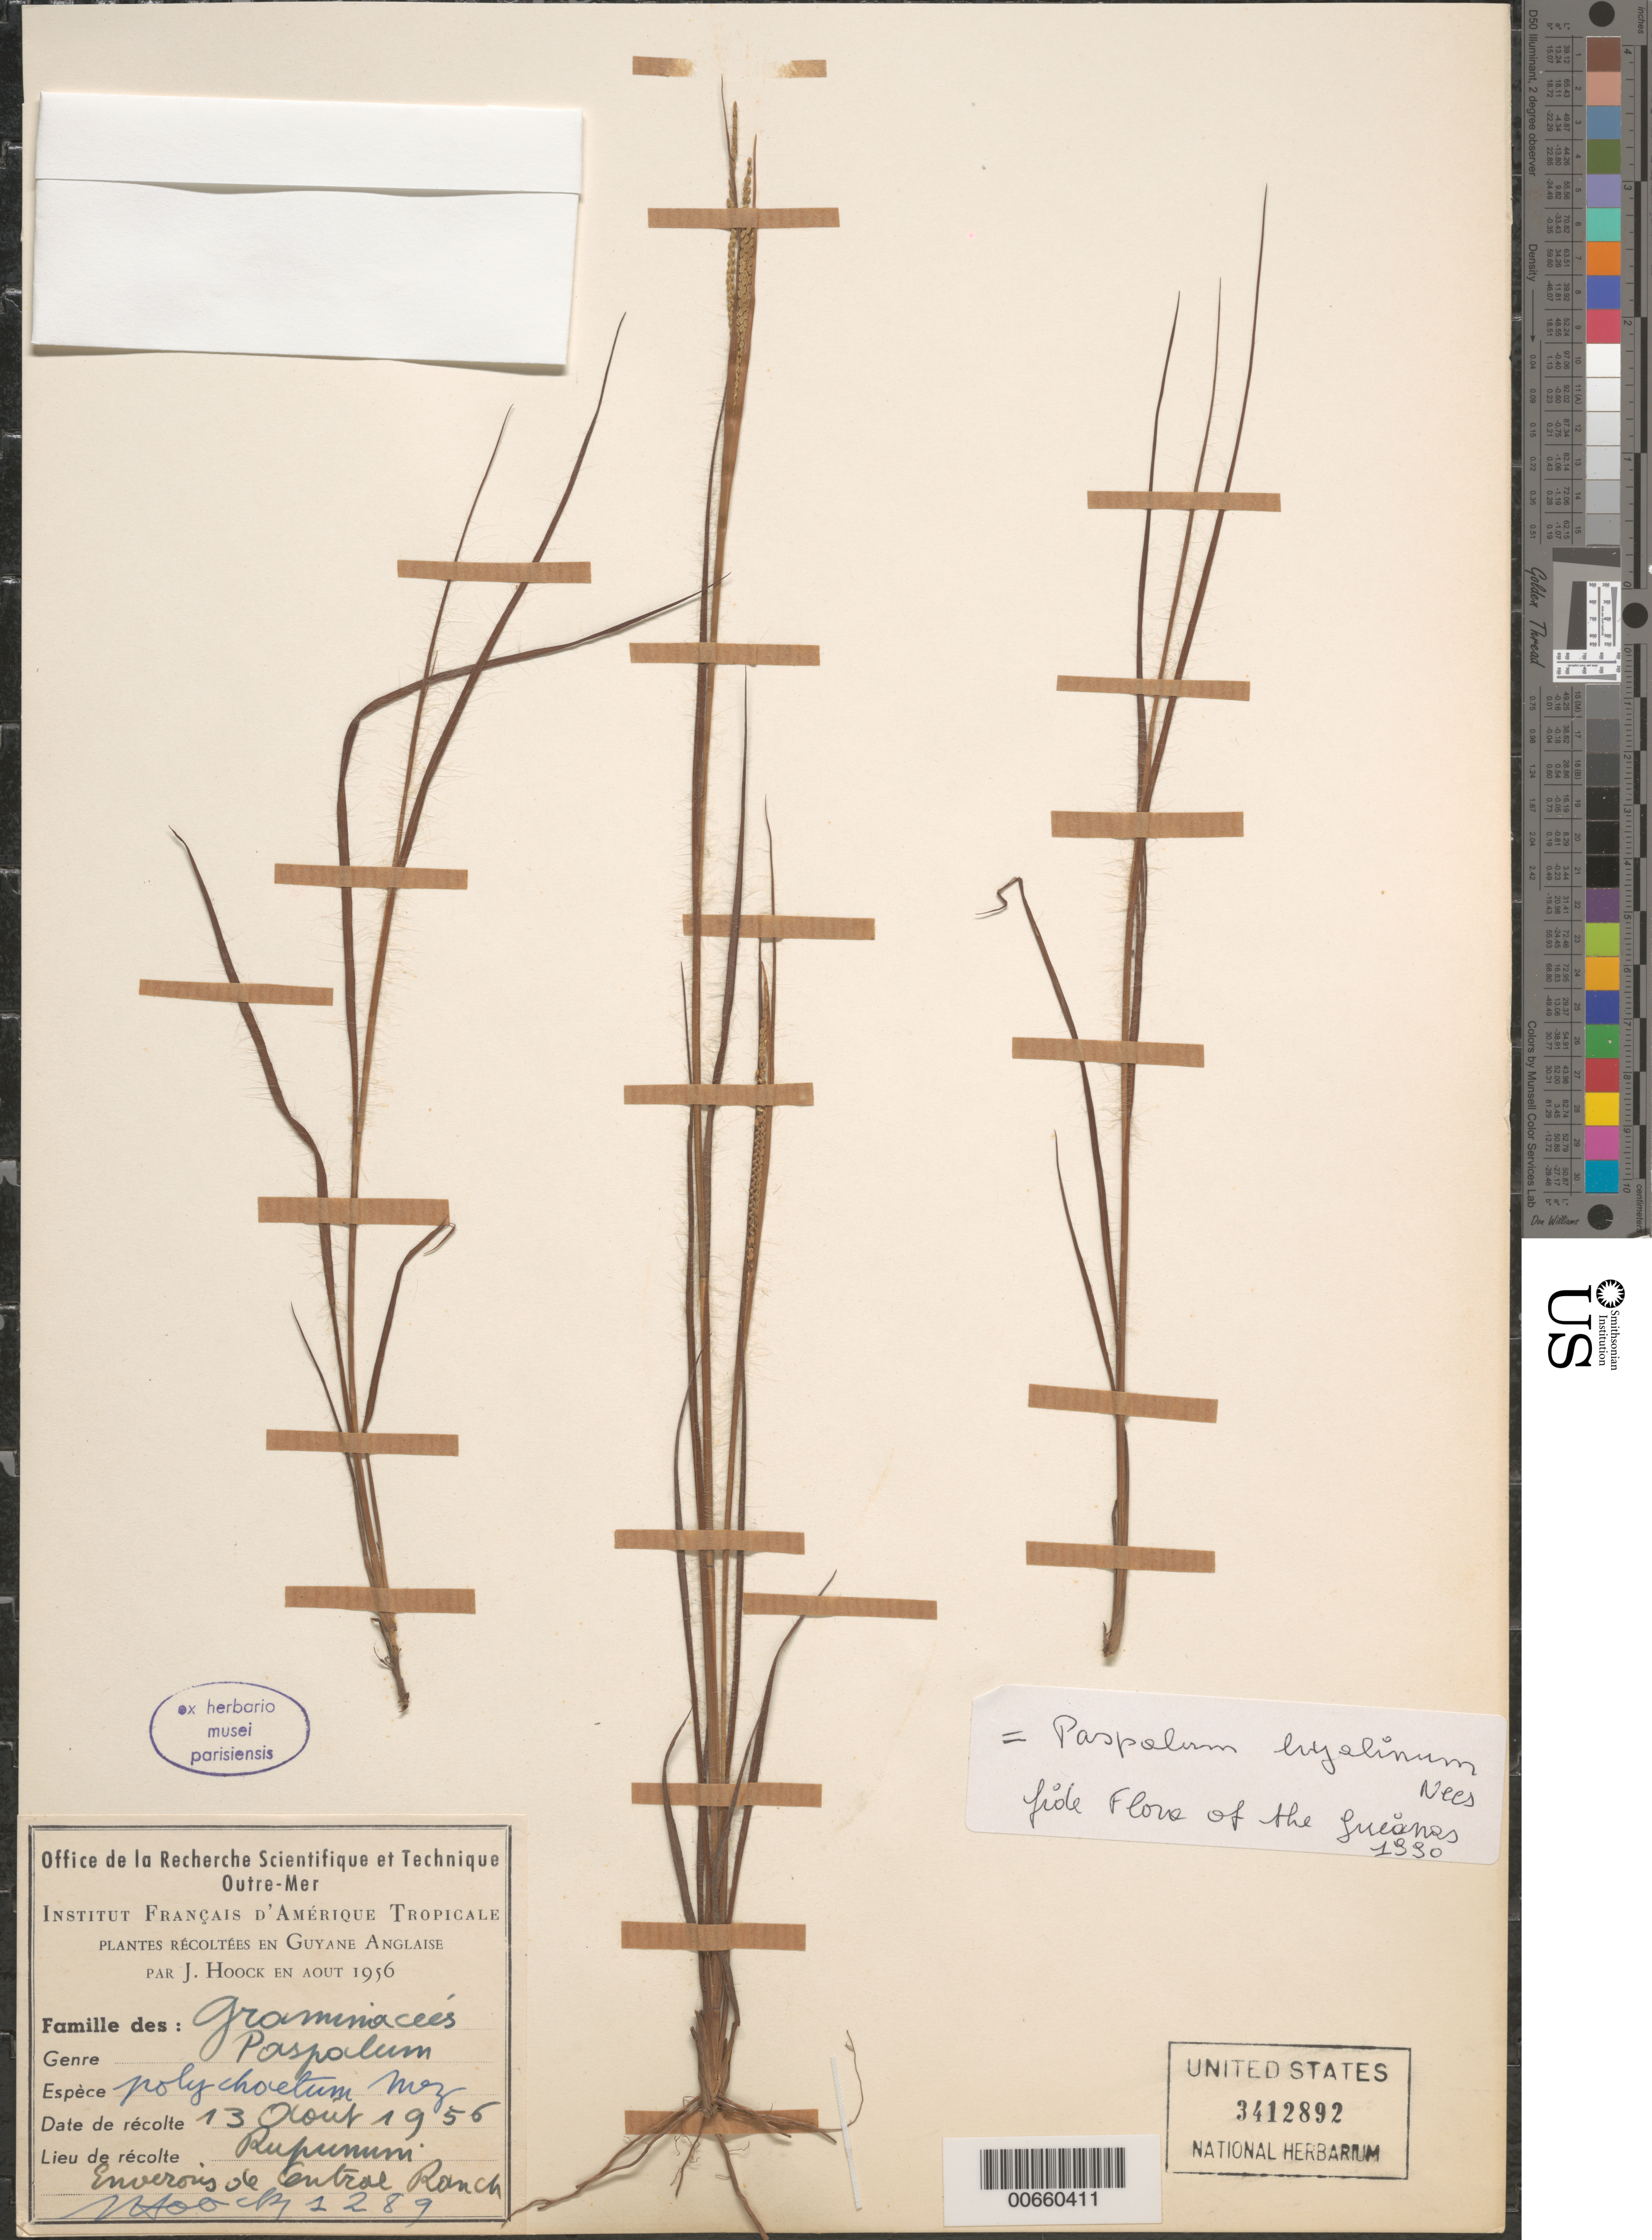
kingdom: Plantae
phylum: Tracheophyta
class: Liliopsida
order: Poales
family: Poaceae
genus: Paspalum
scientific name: Paspalum hyalinum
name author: Nees ex Trin.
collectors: J. Hoock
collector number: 1289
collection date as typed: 13-Aug-56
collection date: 1956-08-13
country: Guyana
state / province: U. Takutu-U. Essequibo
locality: Rupununi, Central Ranch vic.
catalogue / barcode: US 3412892